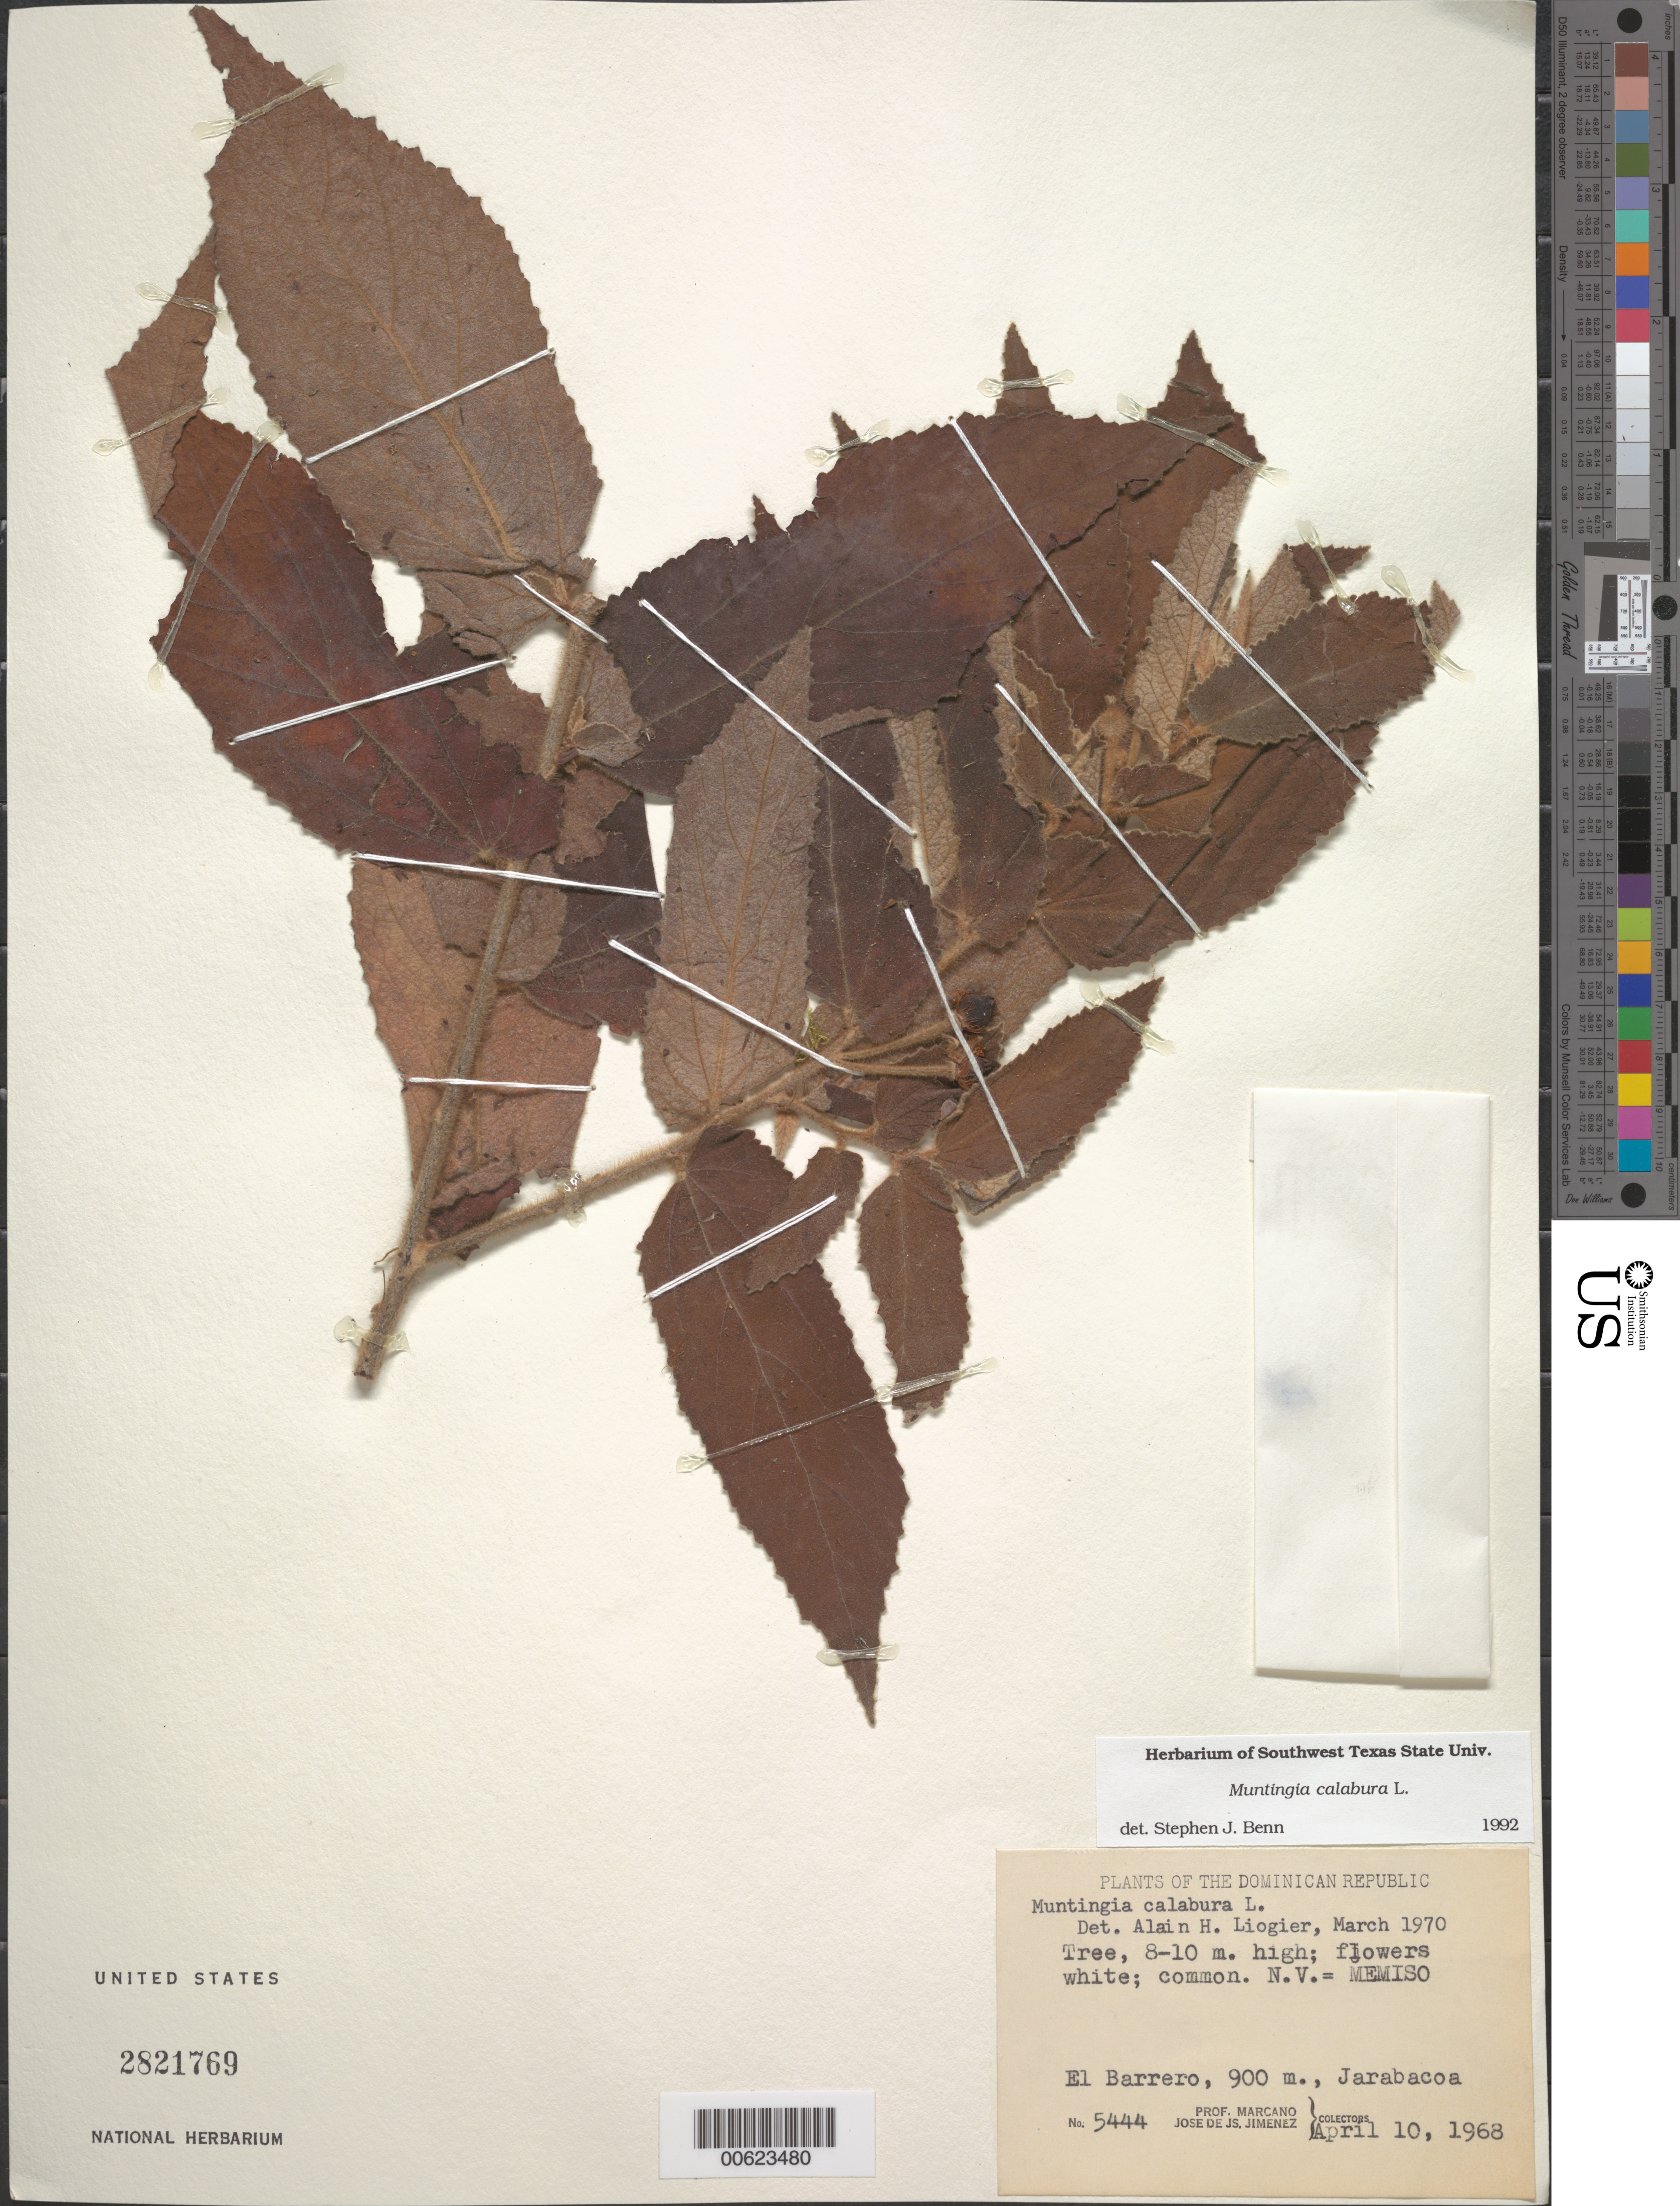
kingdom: Plantae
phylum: Tracheophyta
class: Magnoliopsida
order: Malvales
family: Muntingiaceae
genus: Muntingia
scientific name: Muntingia calabura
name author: L.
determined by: Benn, S. J.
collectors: P. Marcano & J. J. Jiménez Almonte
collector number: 5444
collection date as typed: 10 Apr 1968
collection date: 1968-04-10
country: Dominican Republic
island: Hispaniola Island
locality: El Barrero, Jarabacoa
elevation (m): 900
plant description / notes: Common name: Memiso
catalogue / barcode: US 2821769